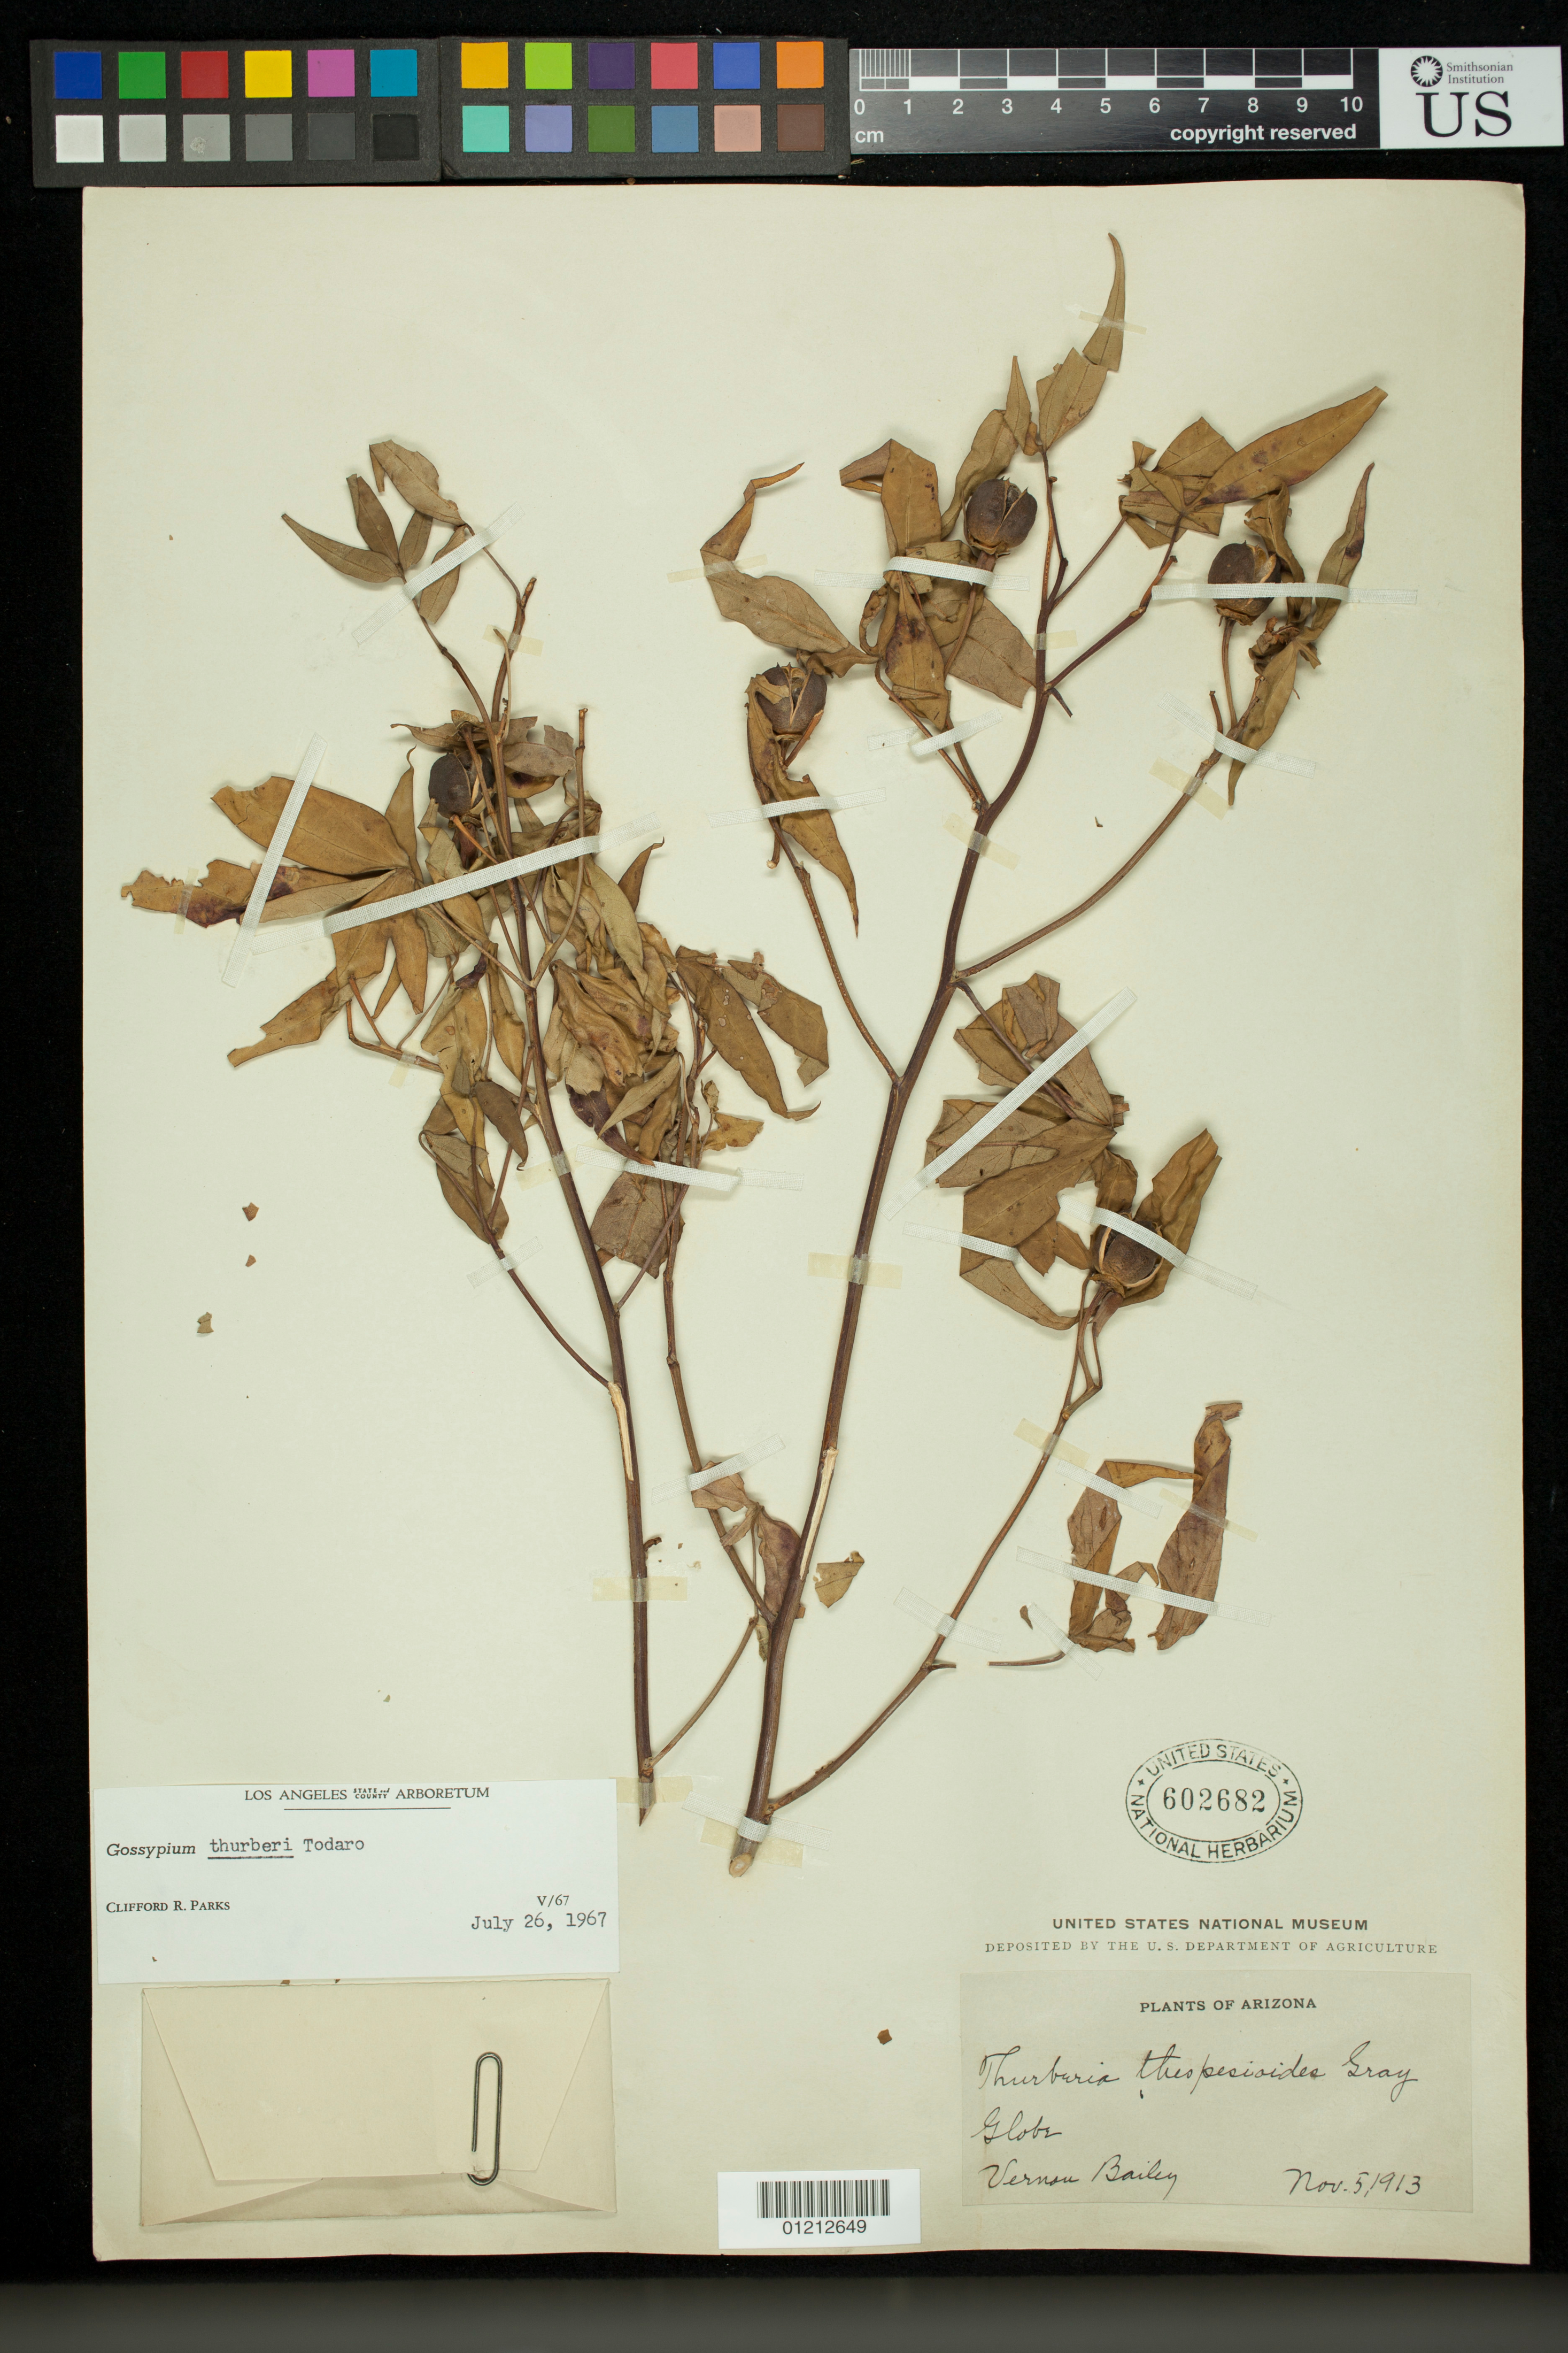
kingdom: Plantae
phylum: Tracheophyta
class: Magnoliopsida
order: Malvales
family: Malvaceae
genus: Gossypium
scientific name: Gossypium thurberi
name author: Tod.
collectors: V. O. Bailey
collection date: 1913-11-05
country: United States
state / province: Arizona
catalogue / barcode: US 602682